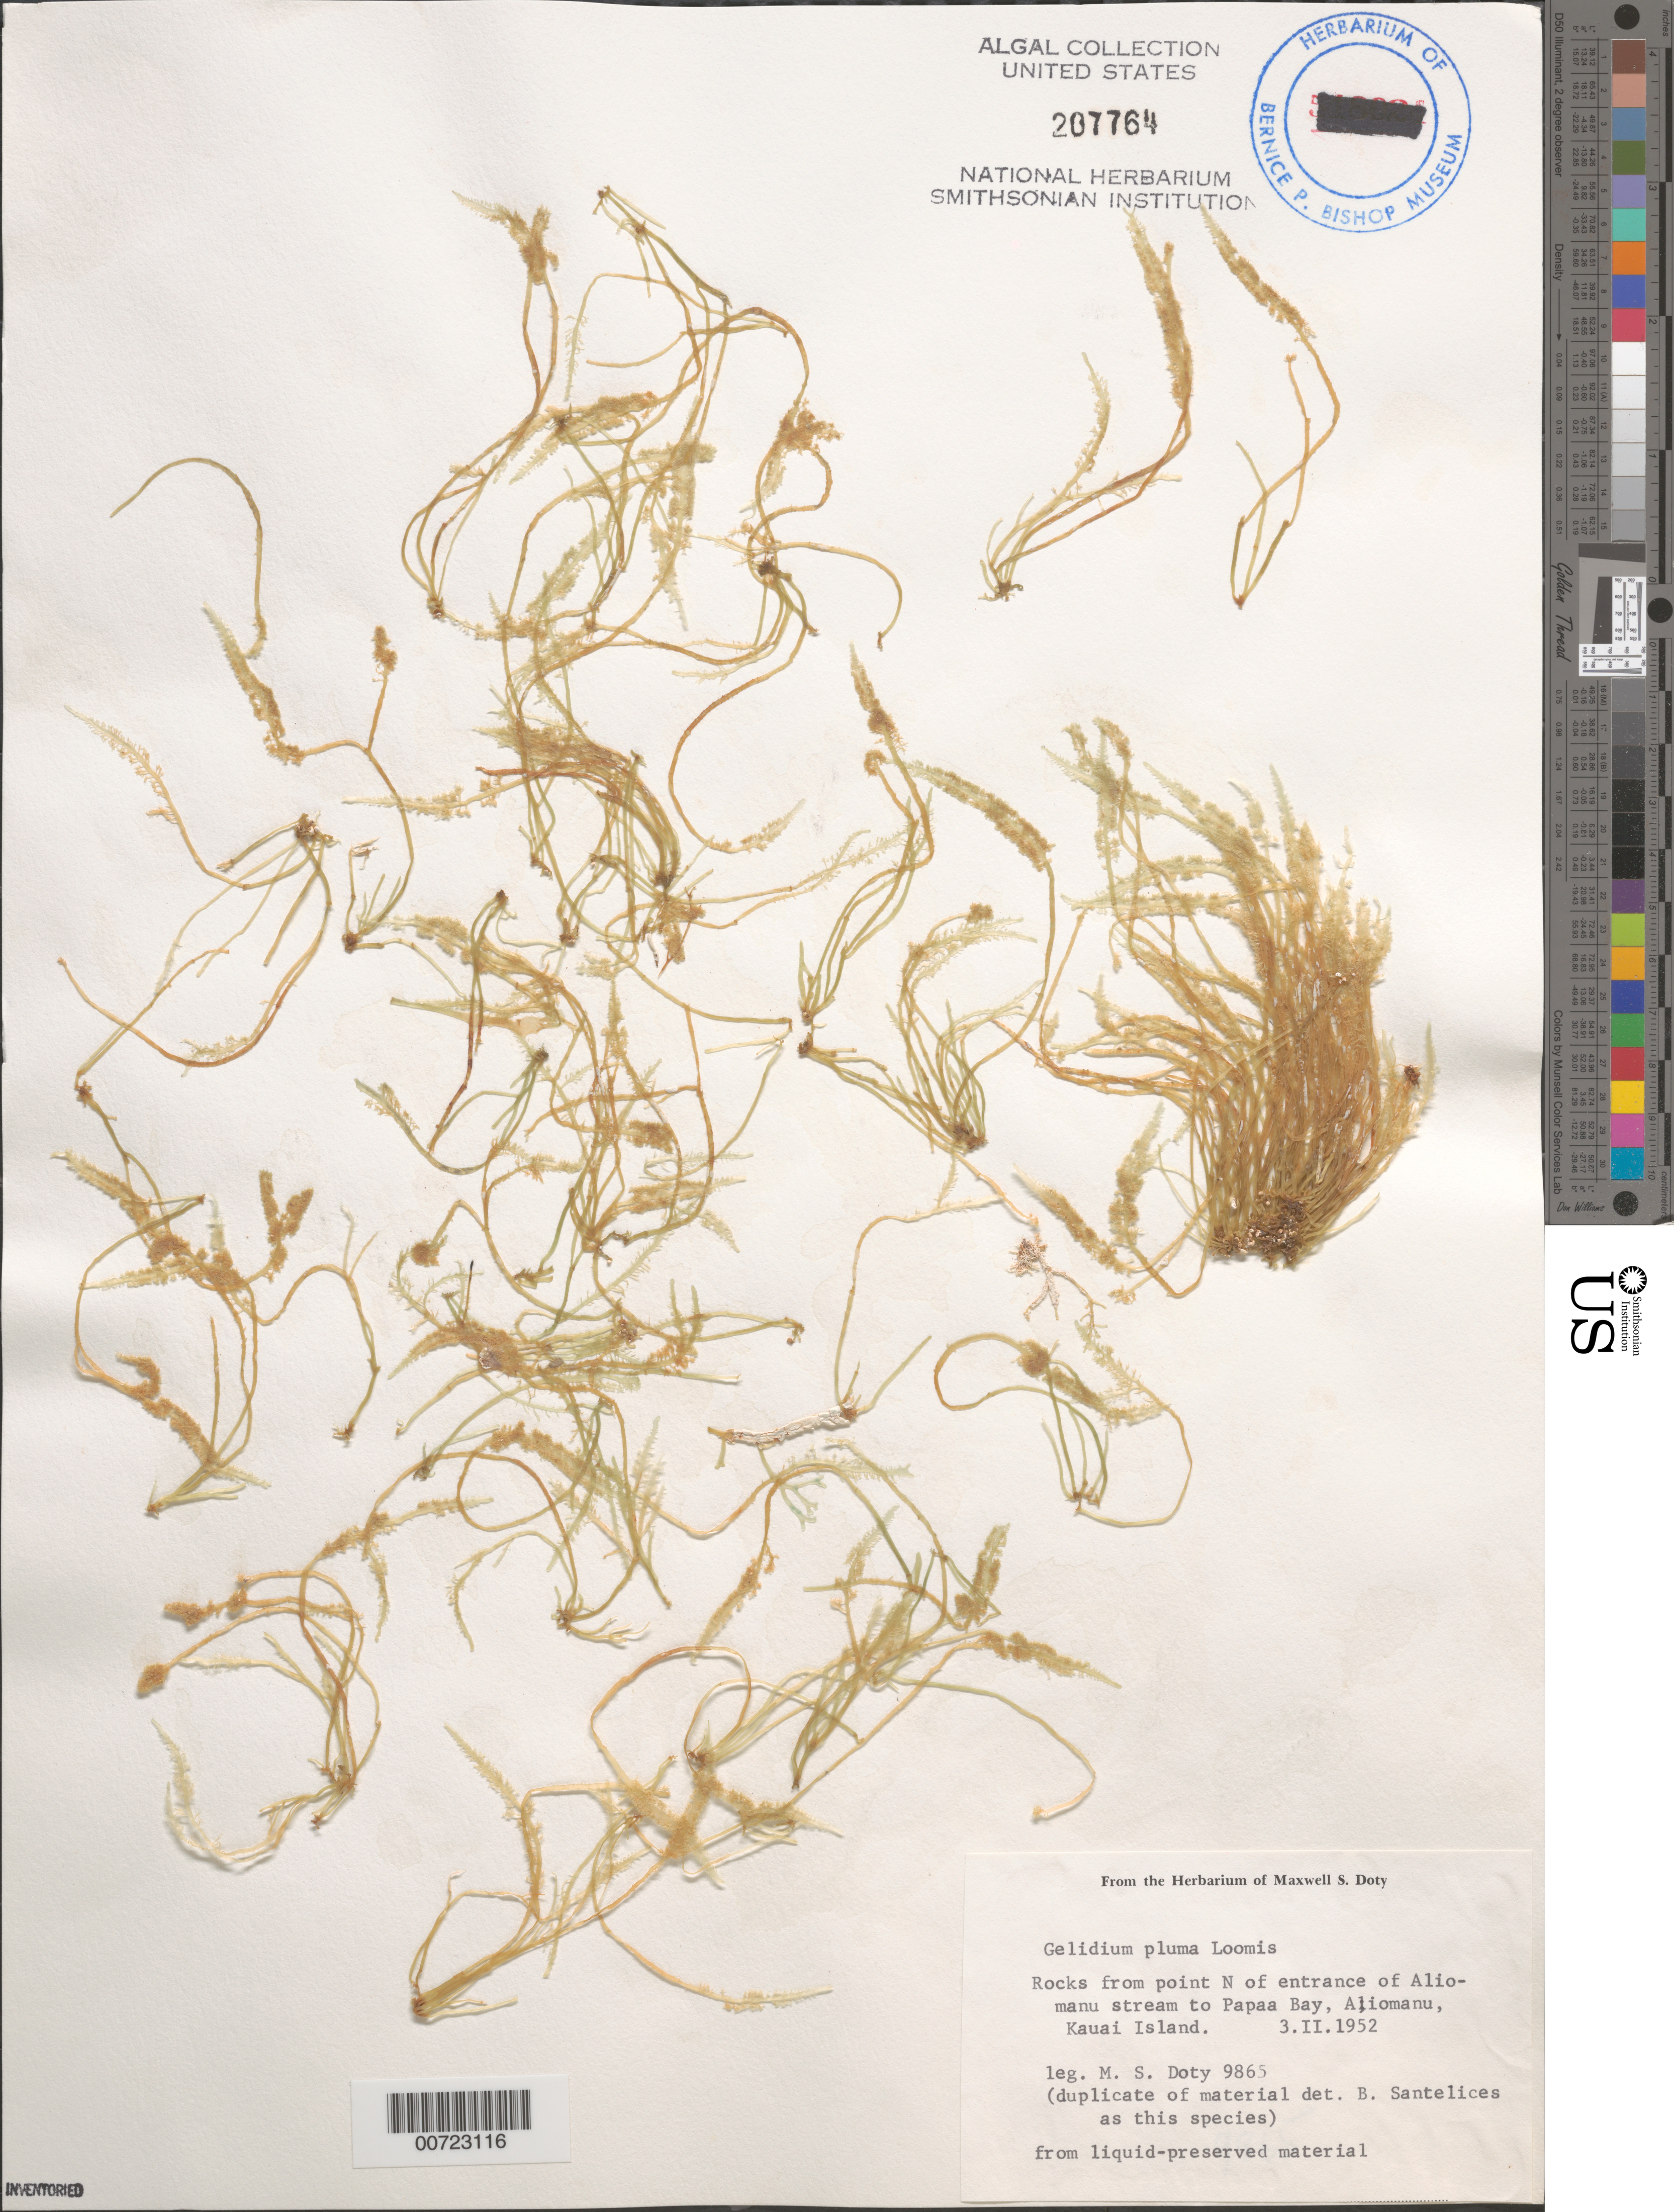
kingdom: Plantae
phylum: Rhodophyta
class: Florideophyceae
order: Gelidiales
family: Gelidiaceae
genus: Gelidium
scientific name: Gelidium pluma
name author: Bornet ex N.H. Loomis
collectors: M. S. Doty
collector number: MSD 9865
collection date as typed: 03 Feb 1952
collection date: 1952-02-03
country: United States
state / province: Hawaii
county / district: Kauai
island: Kaua'i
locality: Aliomanu, rocks from point north of entrance of Aliomanu Stream to Papaa Bay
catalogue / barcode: US 207764